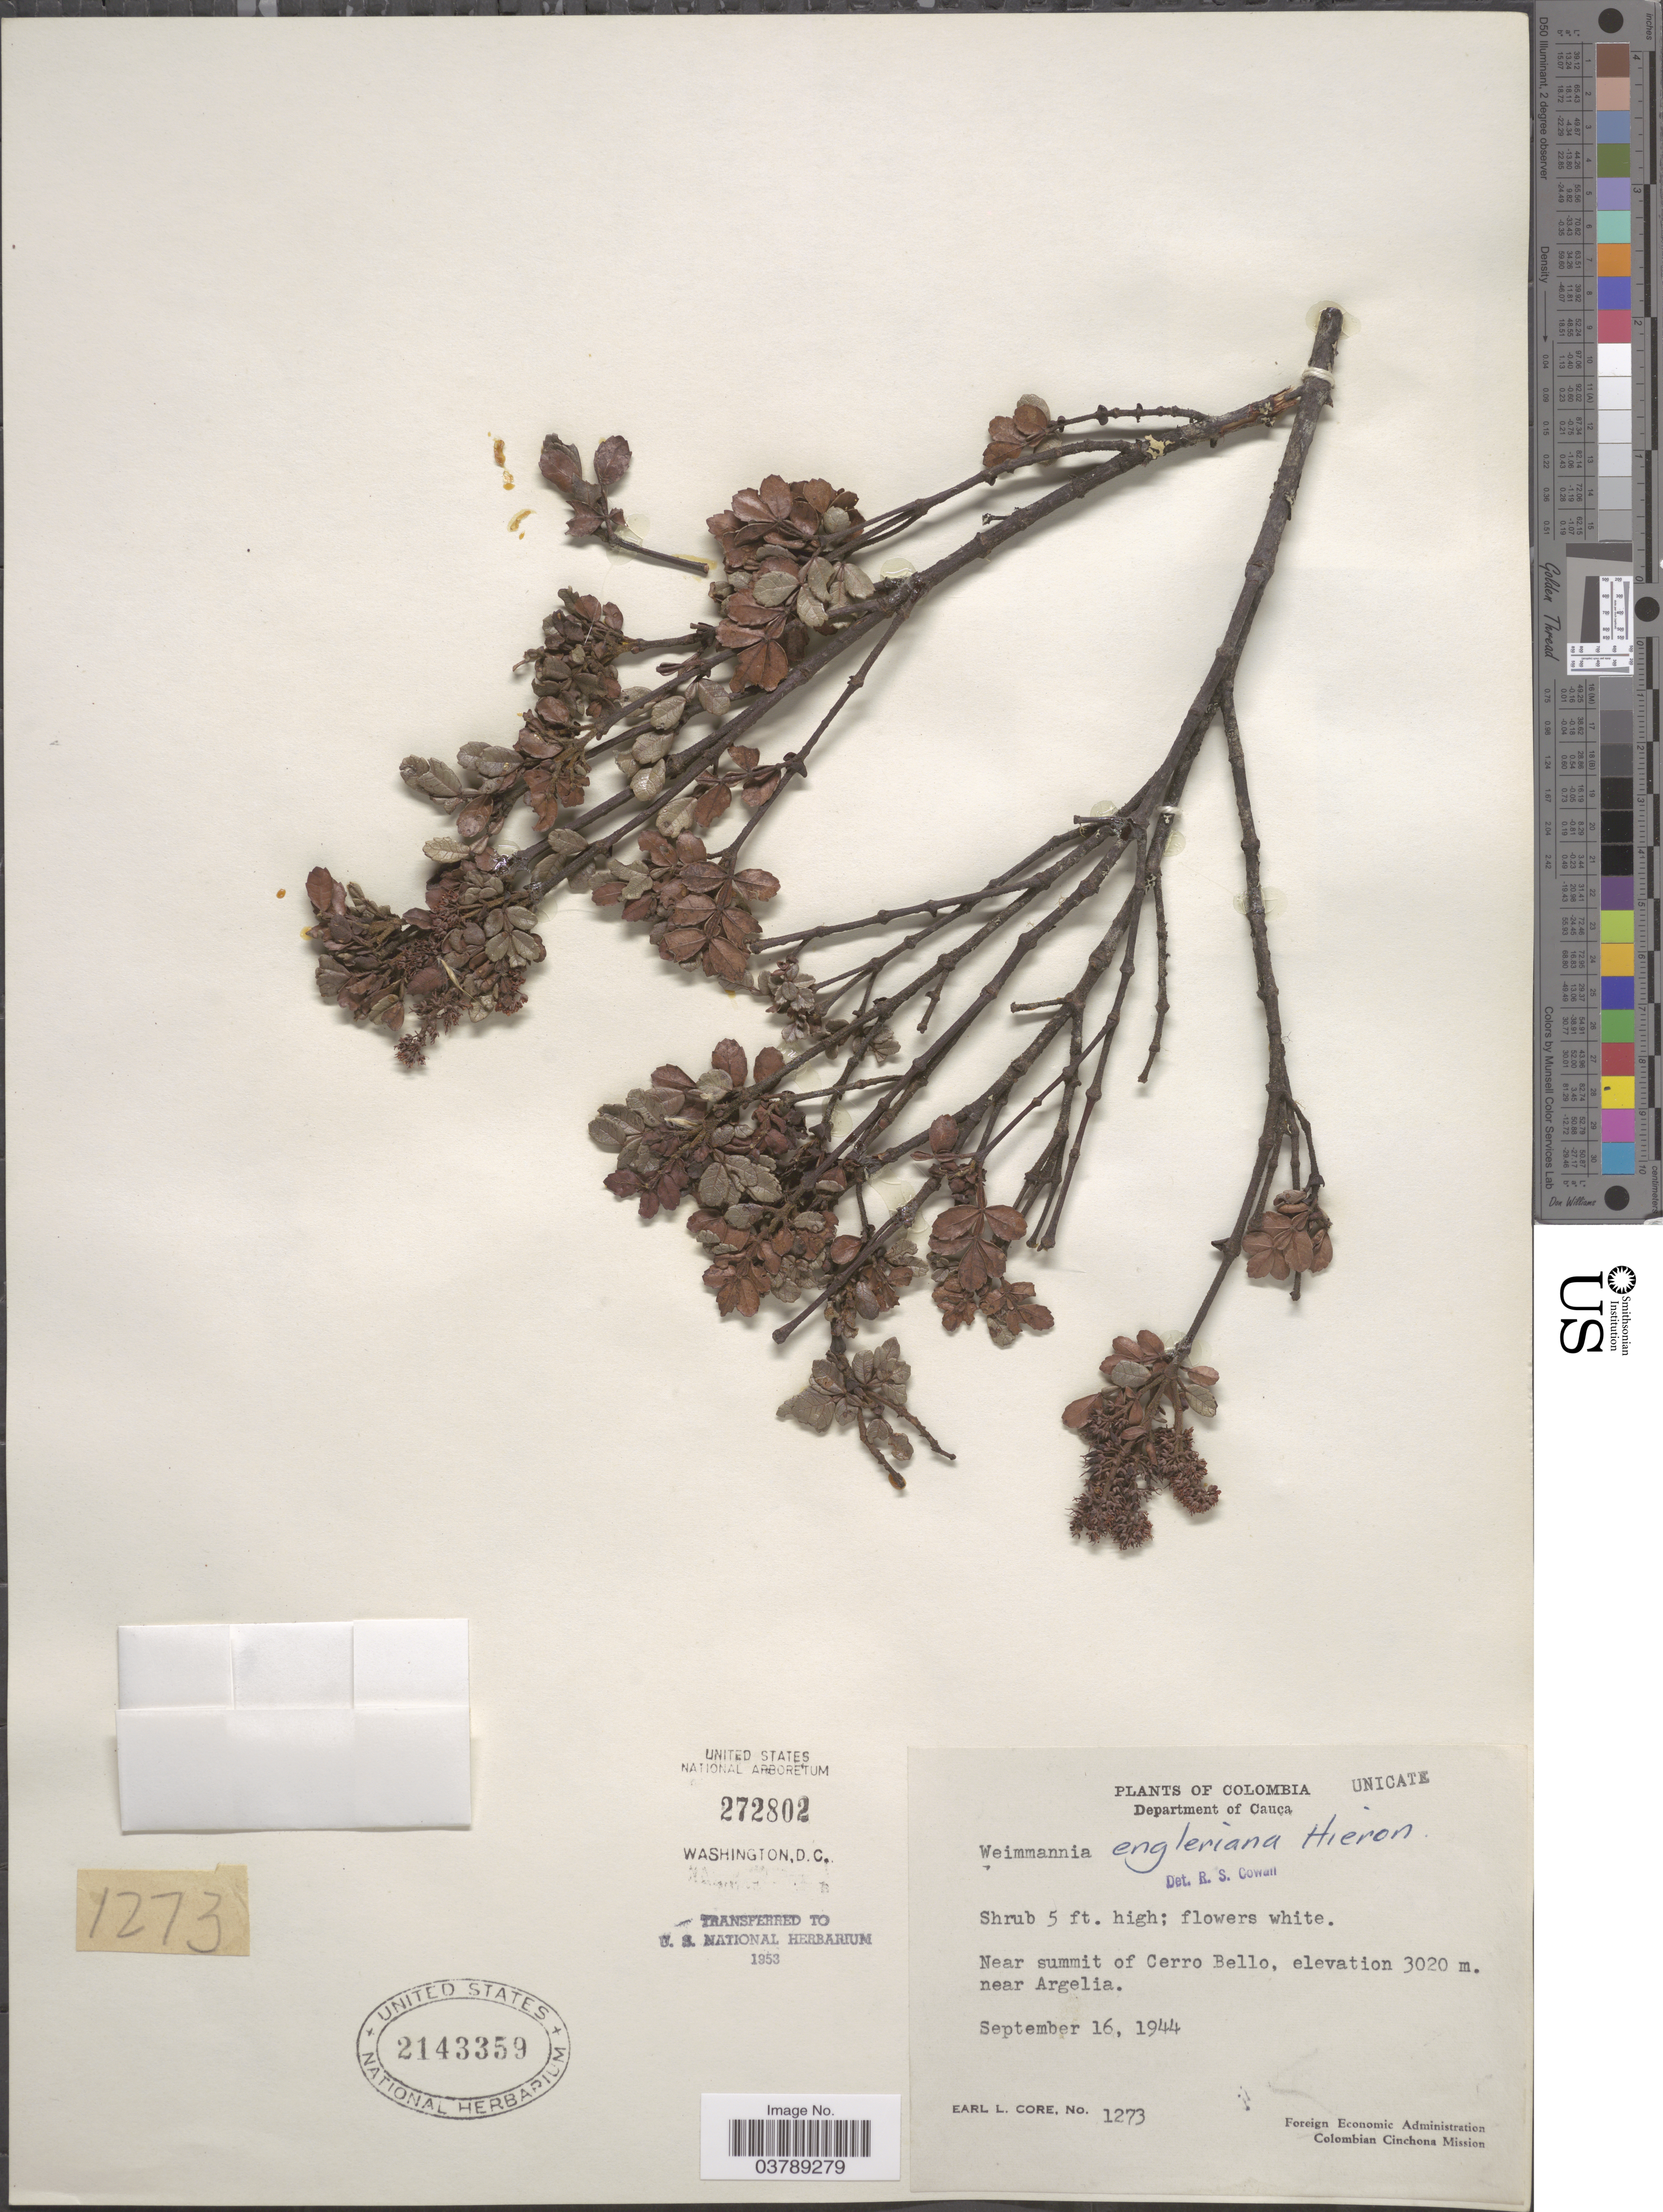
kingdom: Plantae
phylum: Tracheophyta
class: Magnoliopsida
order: Oxalidales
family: Cunoniaceae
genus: Weinmannia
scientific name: Weinmannia mariquitae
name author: Szyszyl.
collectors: E. L. Core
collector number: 1273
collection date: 1944-09-16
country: Colombia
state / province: Cauca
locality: Department of Cauca. Near summit of Cerro Bello, near Argelia.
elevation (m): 3020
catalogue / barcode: US 2143359